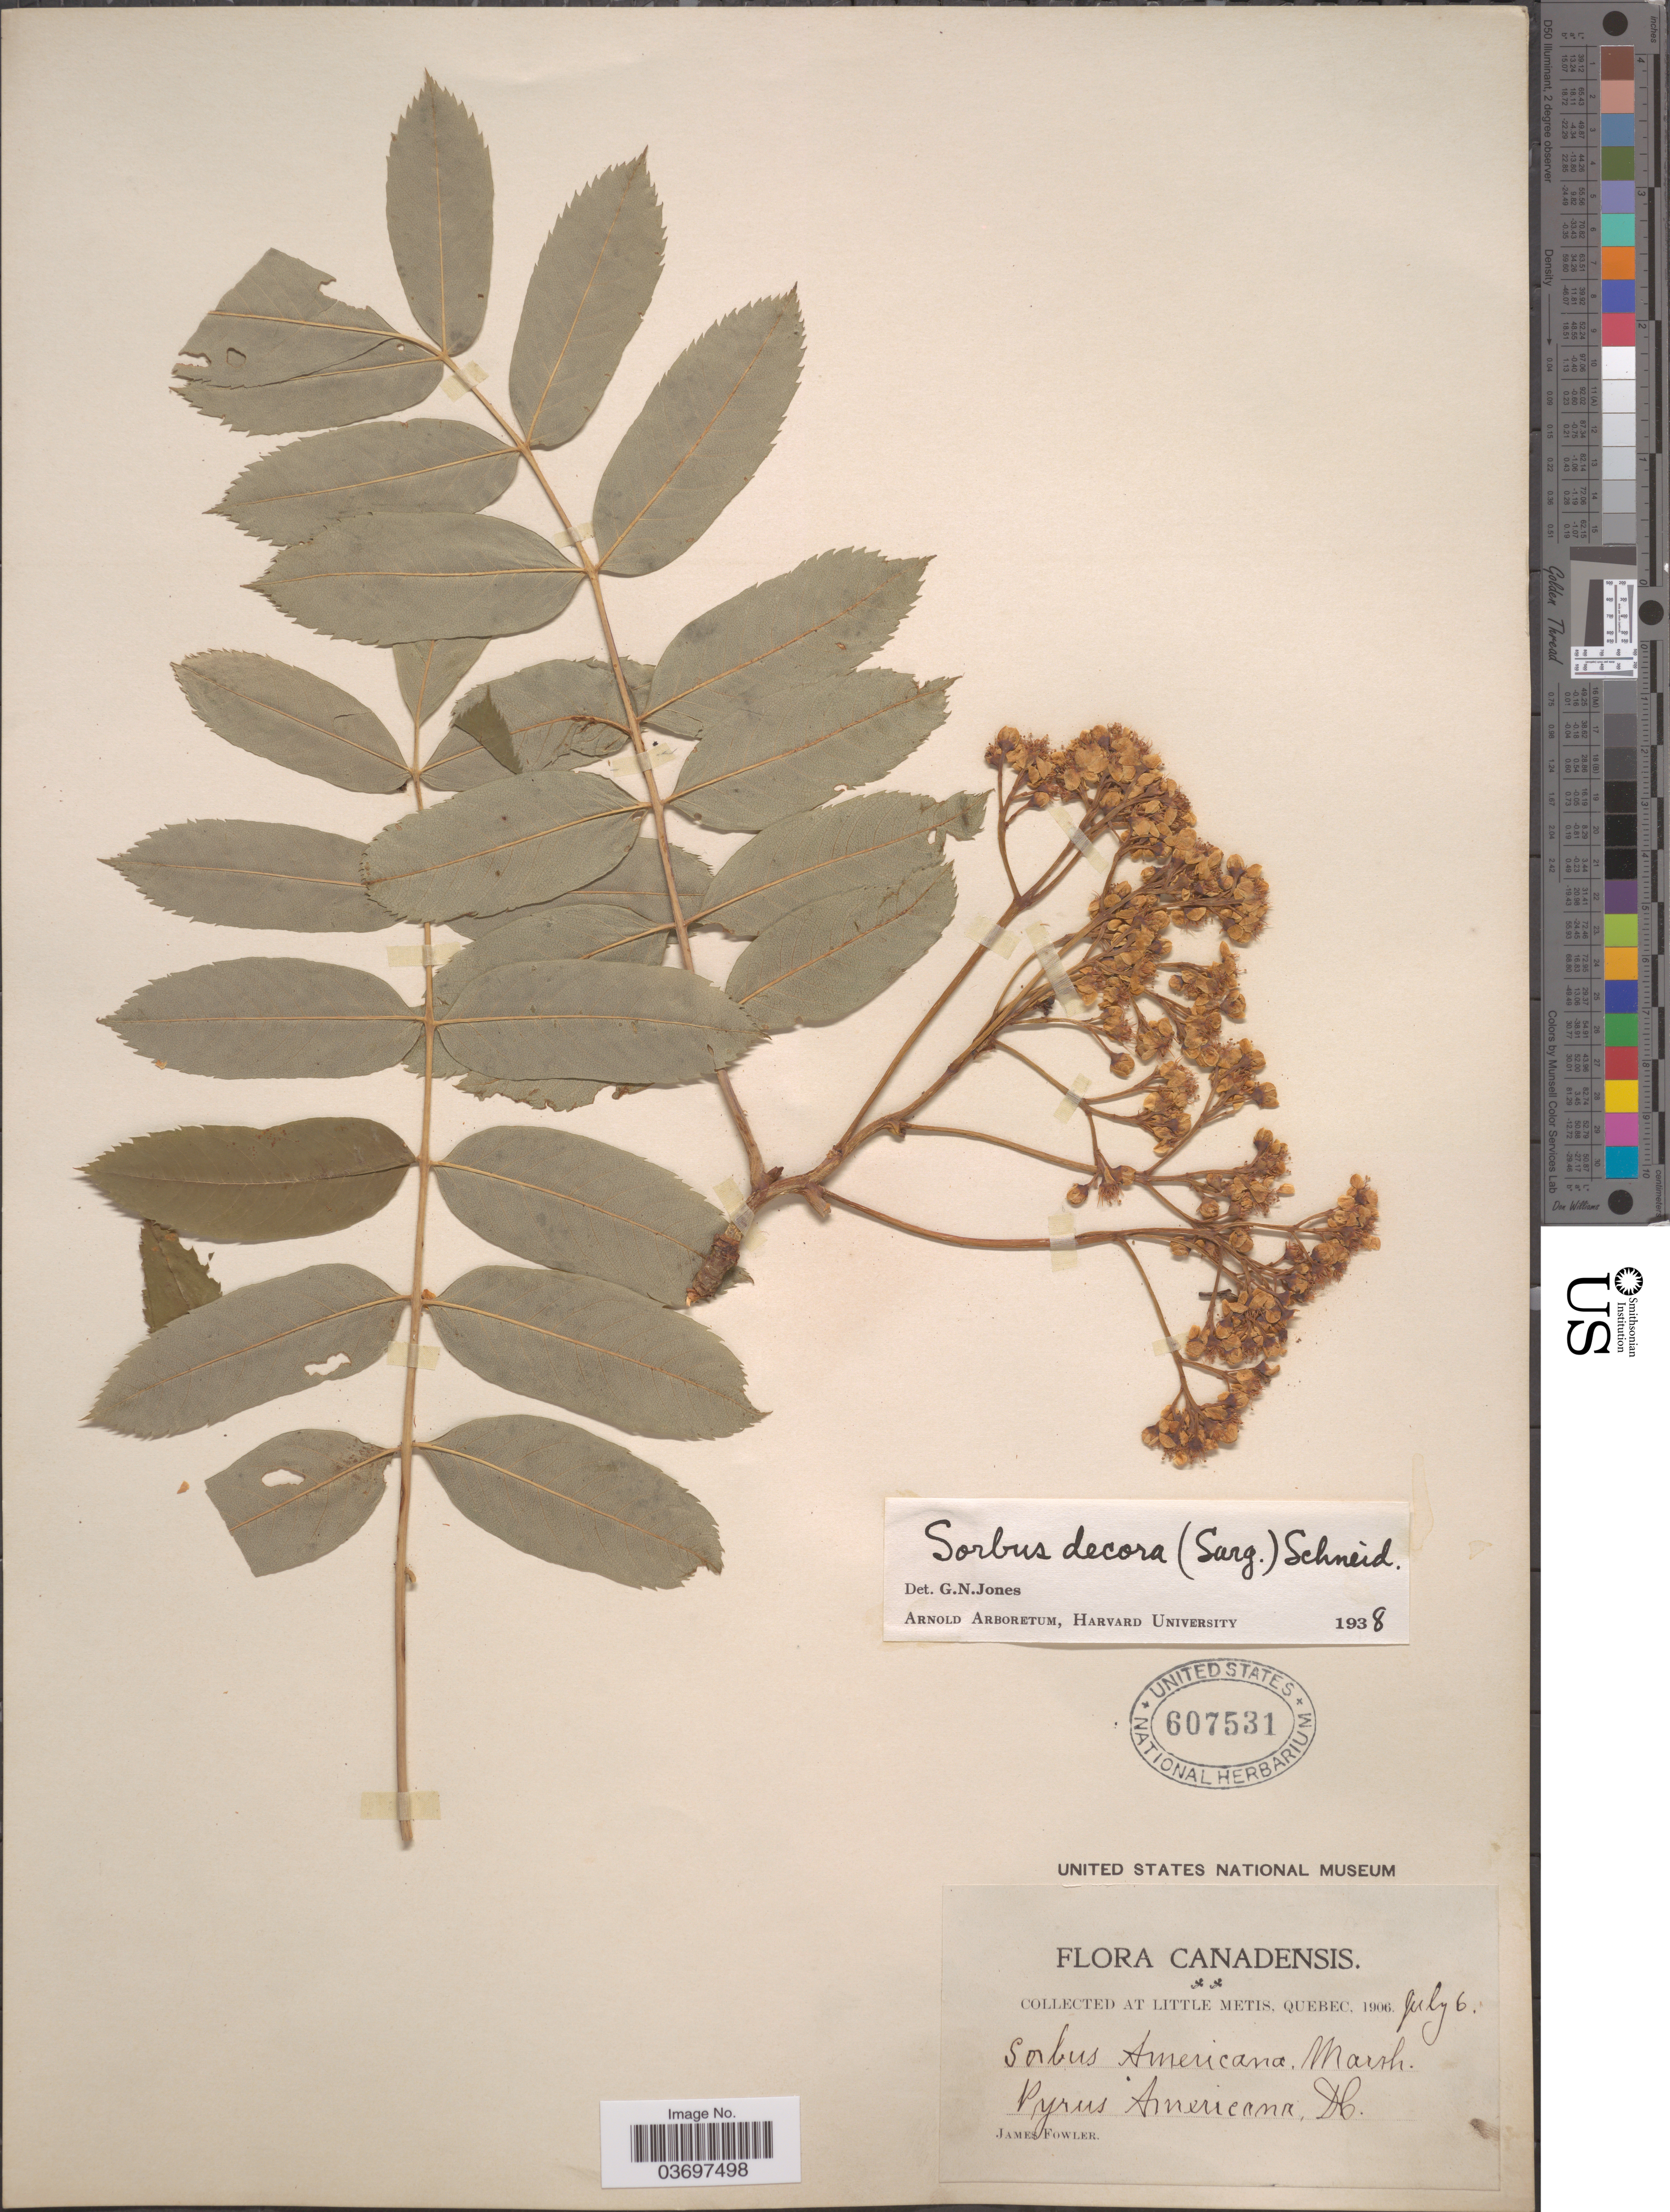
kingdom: Plantae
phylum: Tracheophyta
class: Magnoliopsida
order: Rosales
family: Rosaceae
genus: Sorbus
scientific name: Sorbus decora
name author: (Sarg.) C.K. Schneid.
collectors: J. P. Fowler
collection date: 1906-07-06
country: Canada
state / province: Quebec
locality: At Little Metis.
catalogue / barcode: US 607531